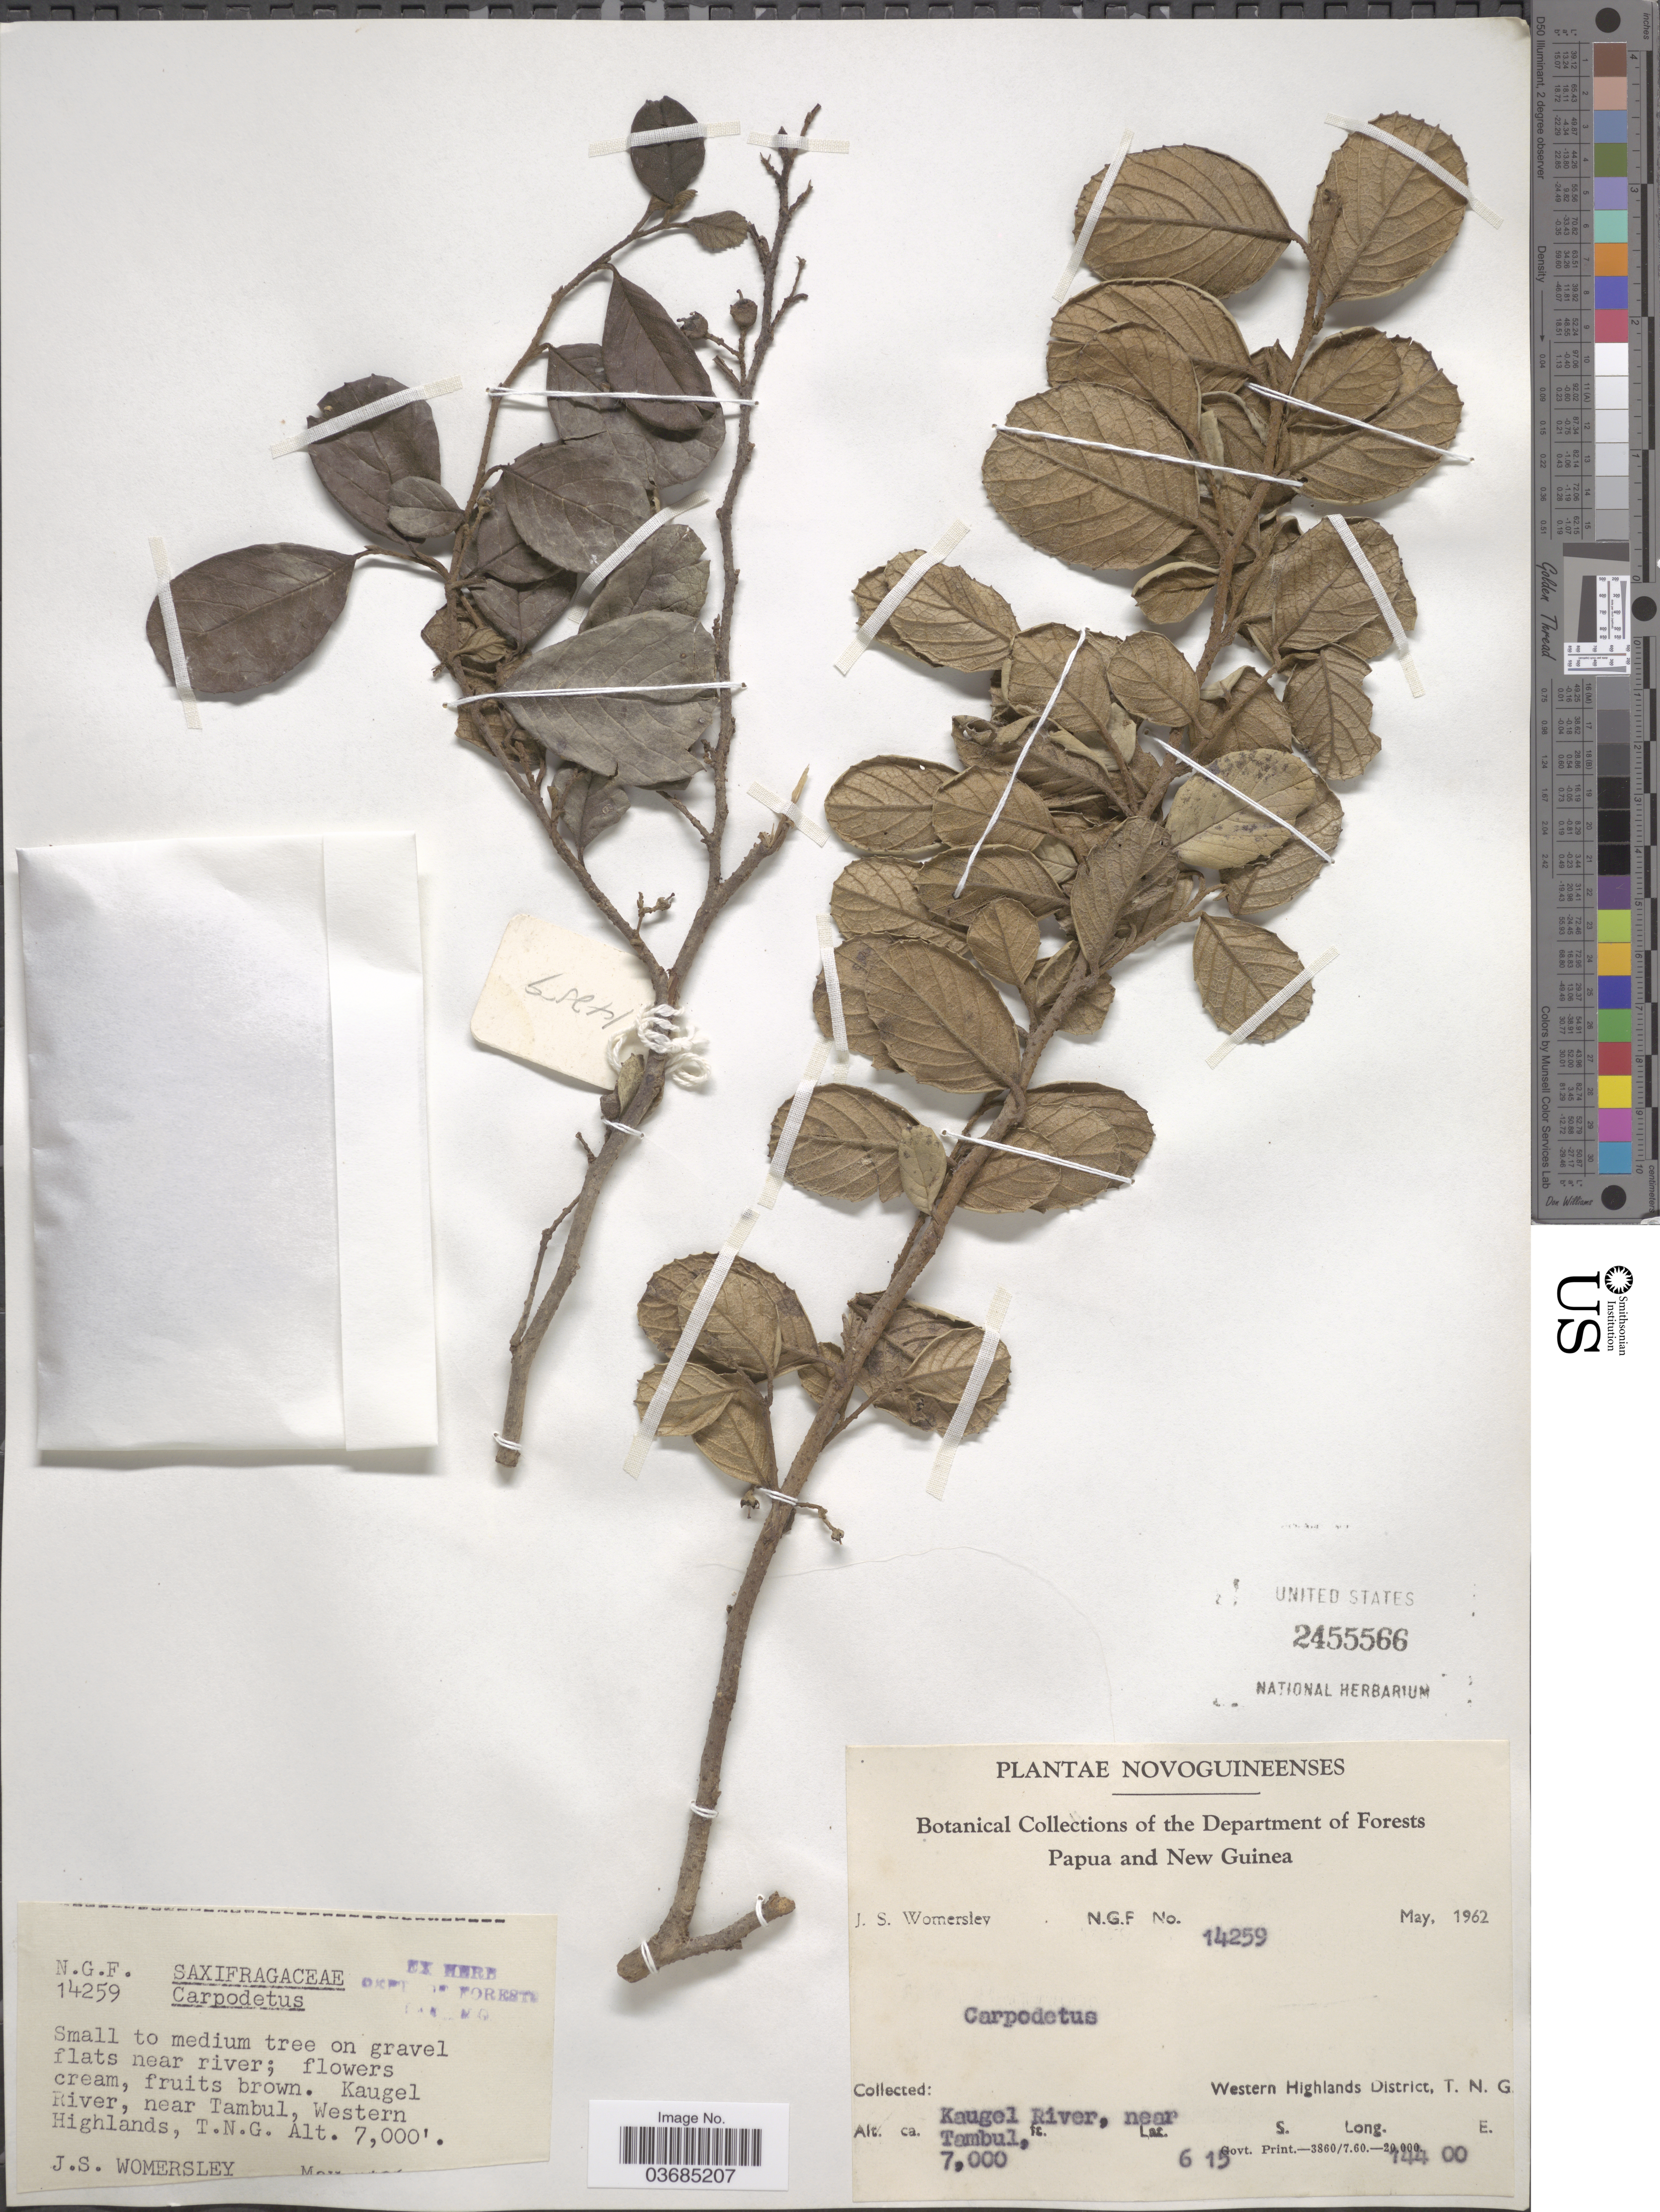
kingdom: Plantae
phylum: Tracheophyta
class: Magnoliopsida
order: Asterales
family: Rousseaceae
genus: Carpodetus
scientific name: Carpodetus sp.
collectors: J. S. Womersley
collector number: N.G.F. 14259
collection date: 1962-05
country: Papua New Guinea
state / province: Western Highlands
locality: Kaugel River, near Tambul, Western Highlands, T.N.G. Novoguineenses. Western Highlands District.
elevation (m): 2134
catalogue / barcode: US 2455566